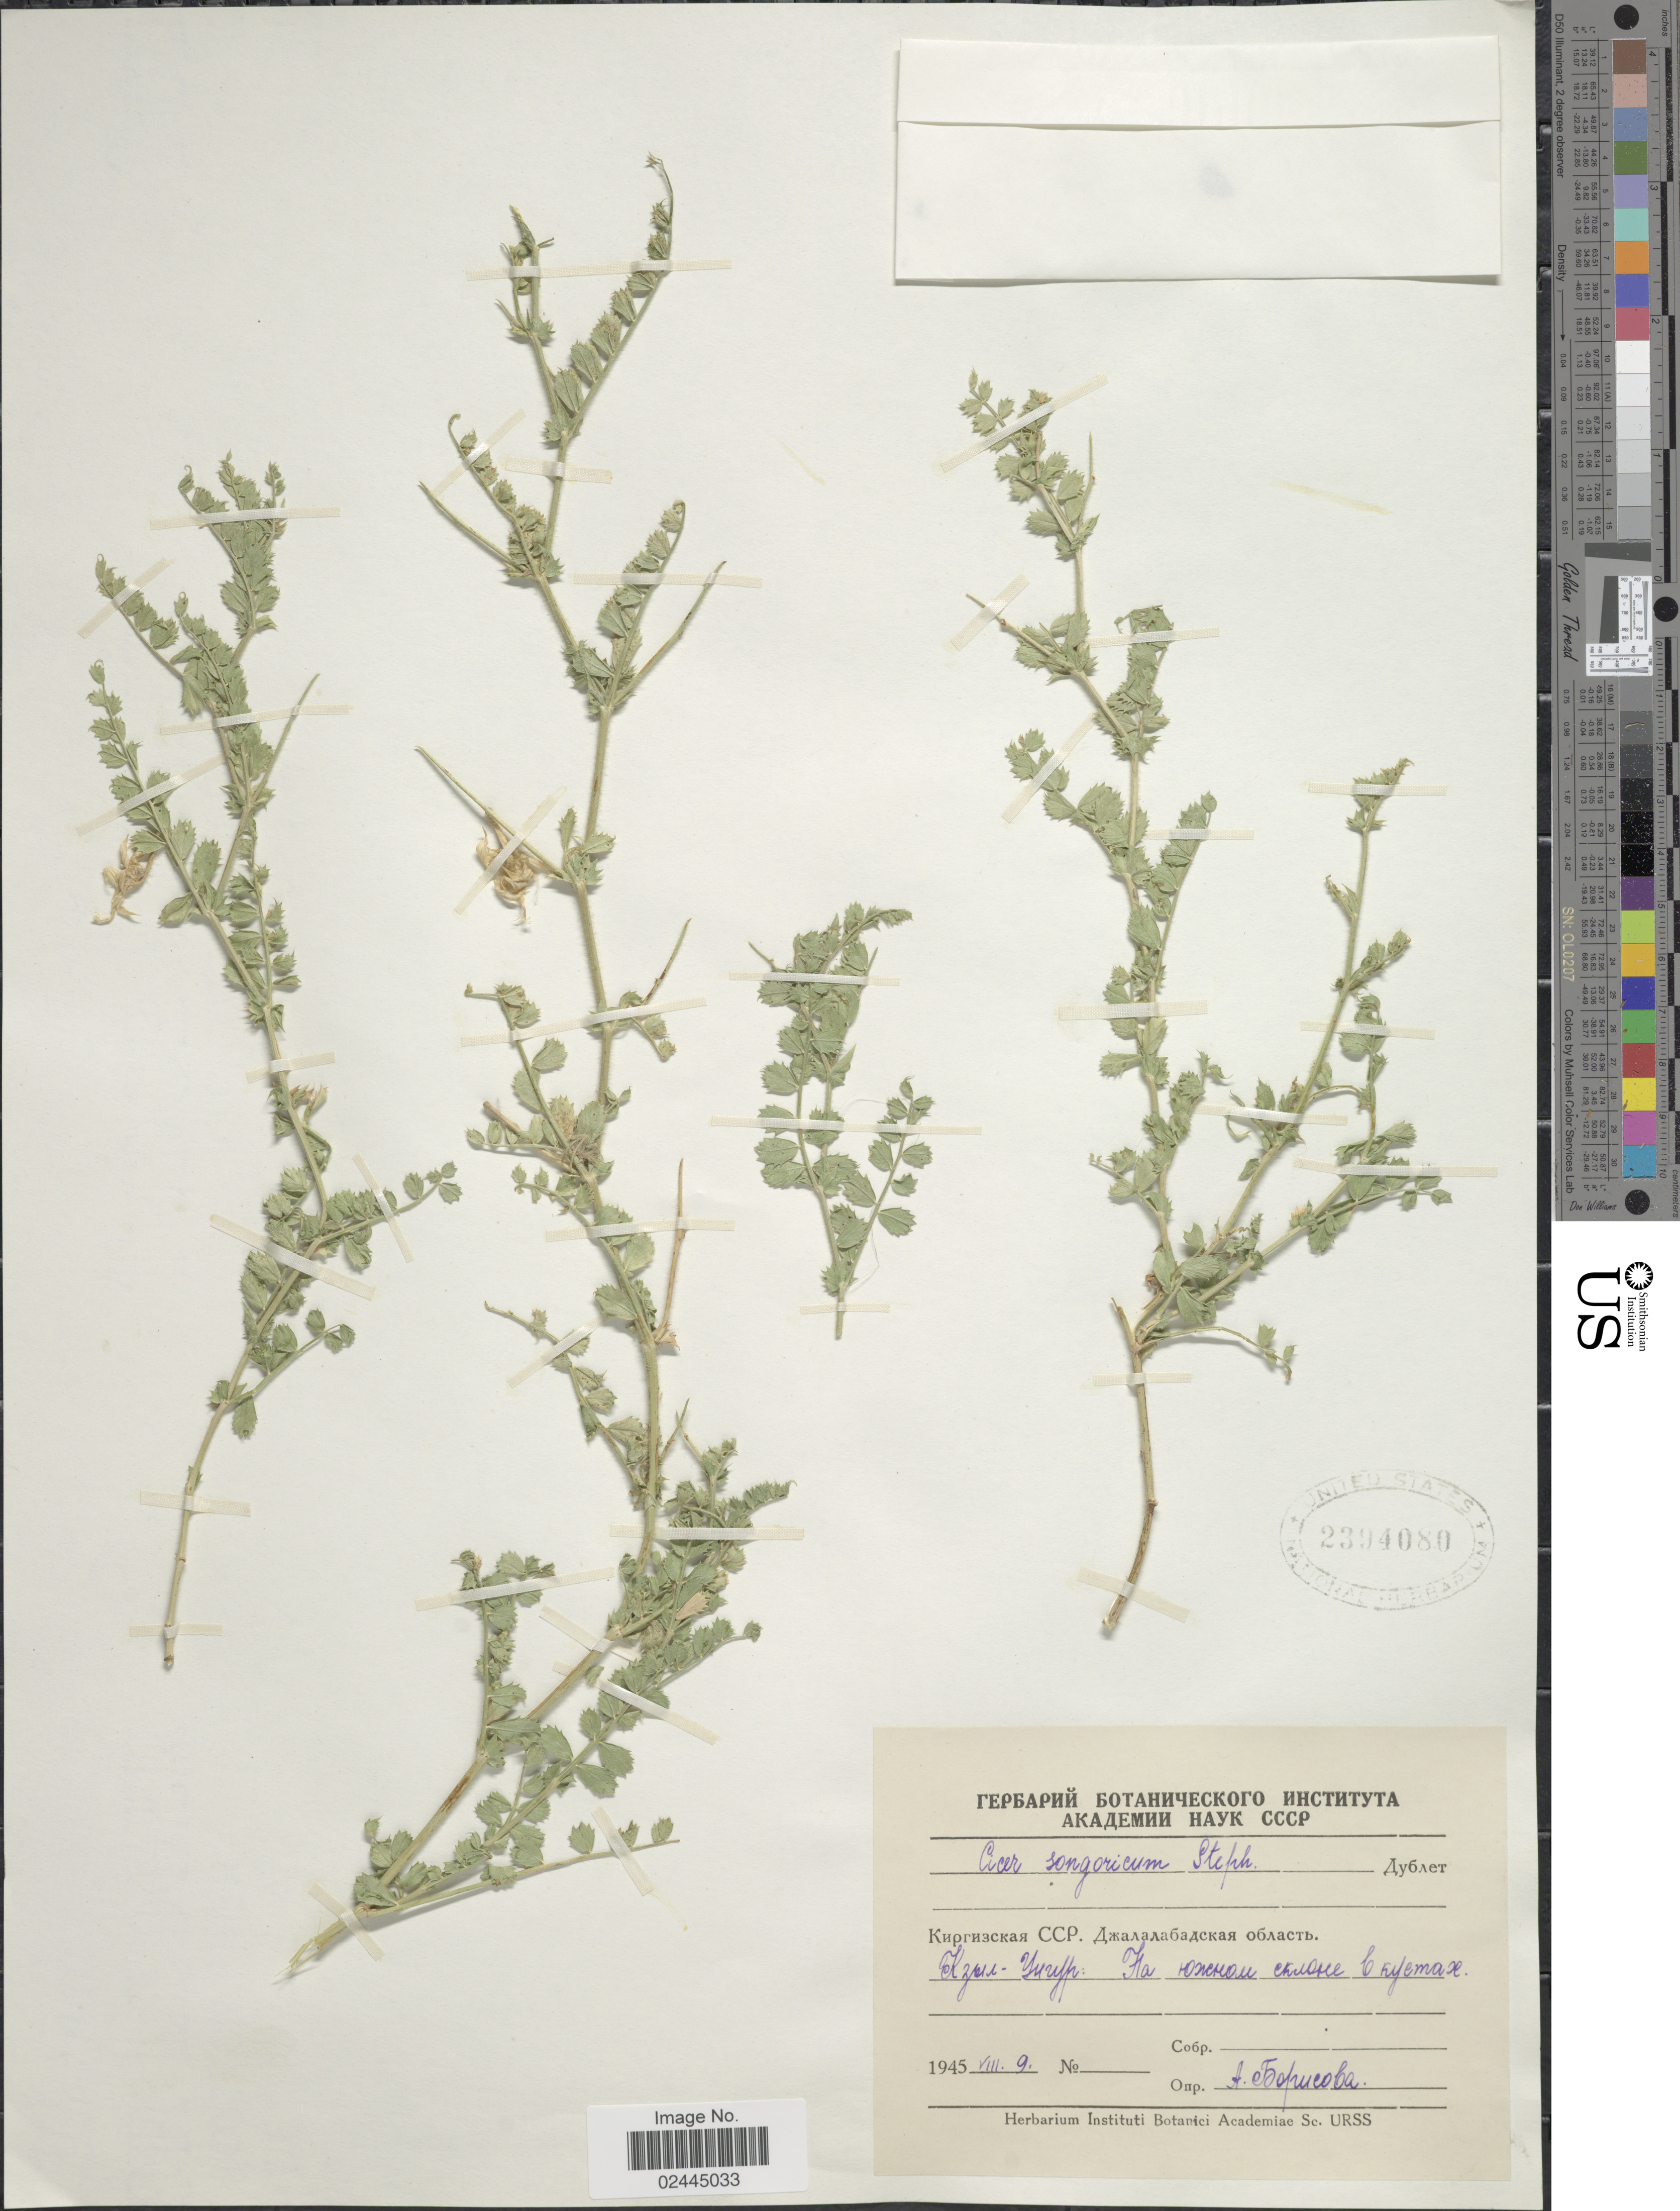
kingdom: Plantae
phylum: Tracheophyta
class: Magnoliopsida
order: Fabales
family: Fabaceae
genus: Cicer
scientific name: Cicer songaricum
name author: DC.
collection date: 1945-08-09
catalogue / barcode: US 2394080